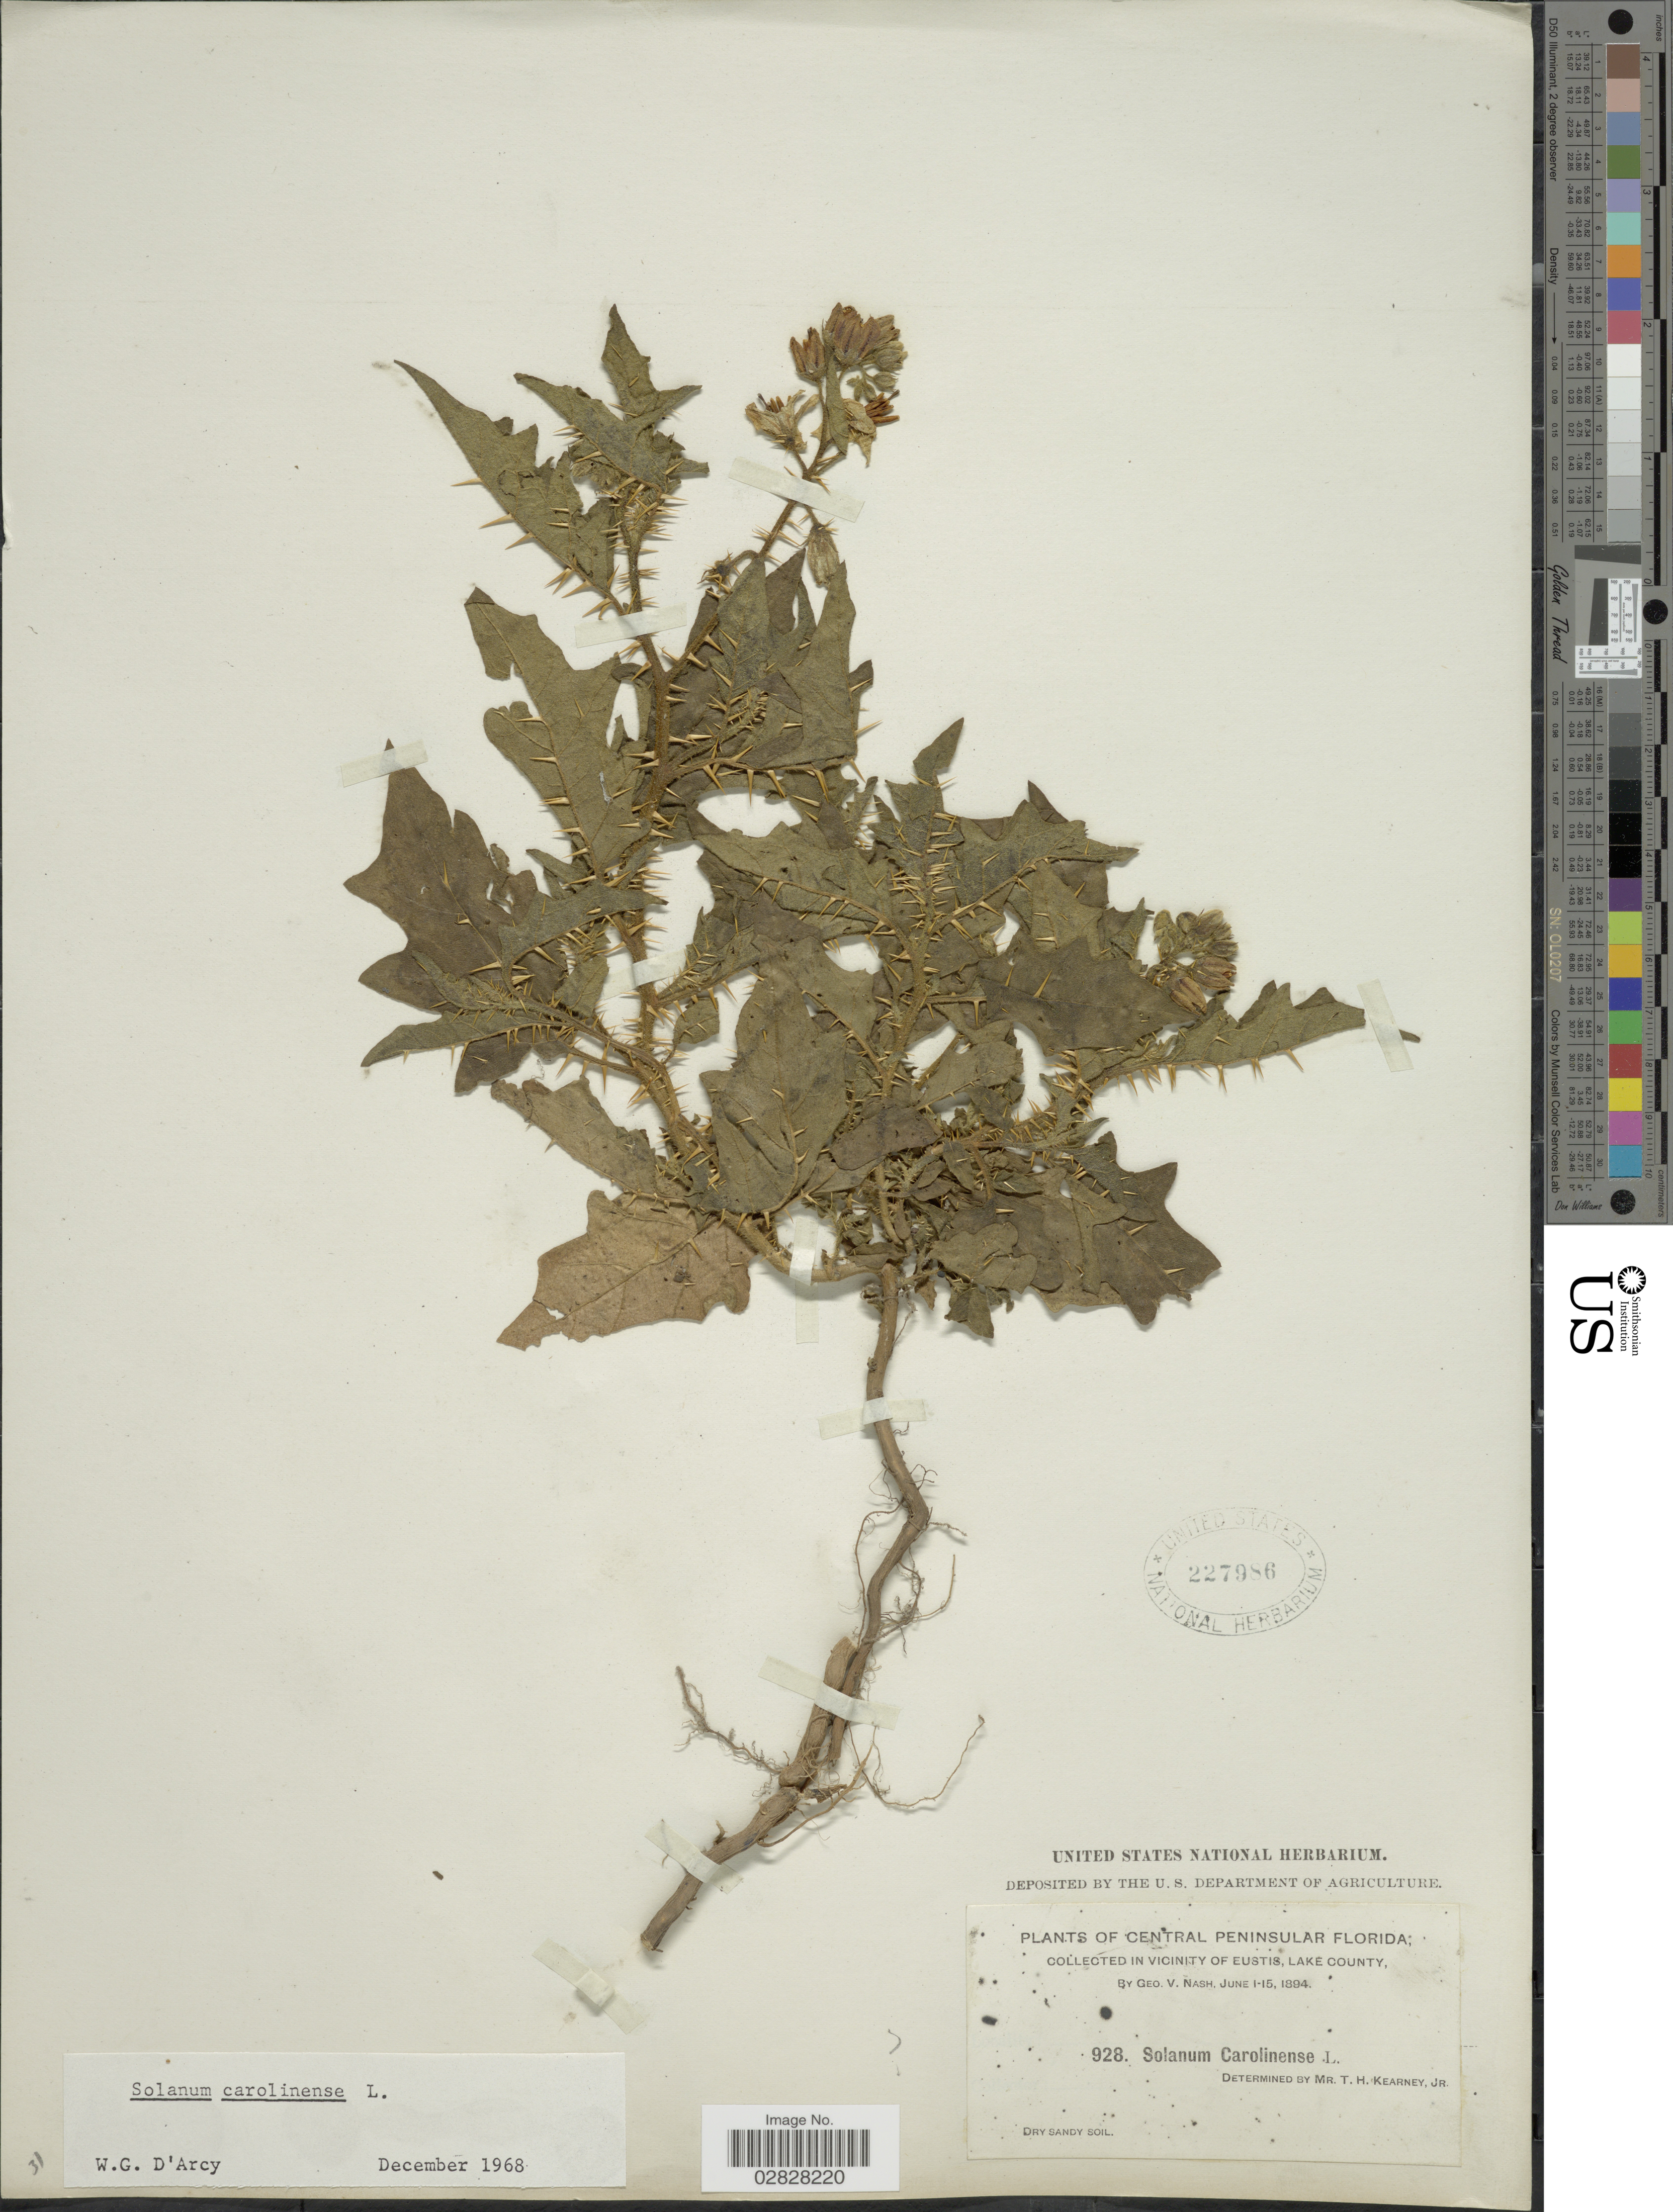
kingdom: Plantae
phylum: Tracheophyta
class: Magnoliopsida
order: Solanales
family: Solanaceae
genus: Solanum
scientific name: Solanum carolinense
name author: L.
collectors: G. V. Nash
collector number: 928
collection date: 1894-06-01/1894-06-15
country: United States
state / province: Florida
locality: Central Peninsular Florida. Vicinity of Eustis, Lake County.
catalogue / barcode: US 227986